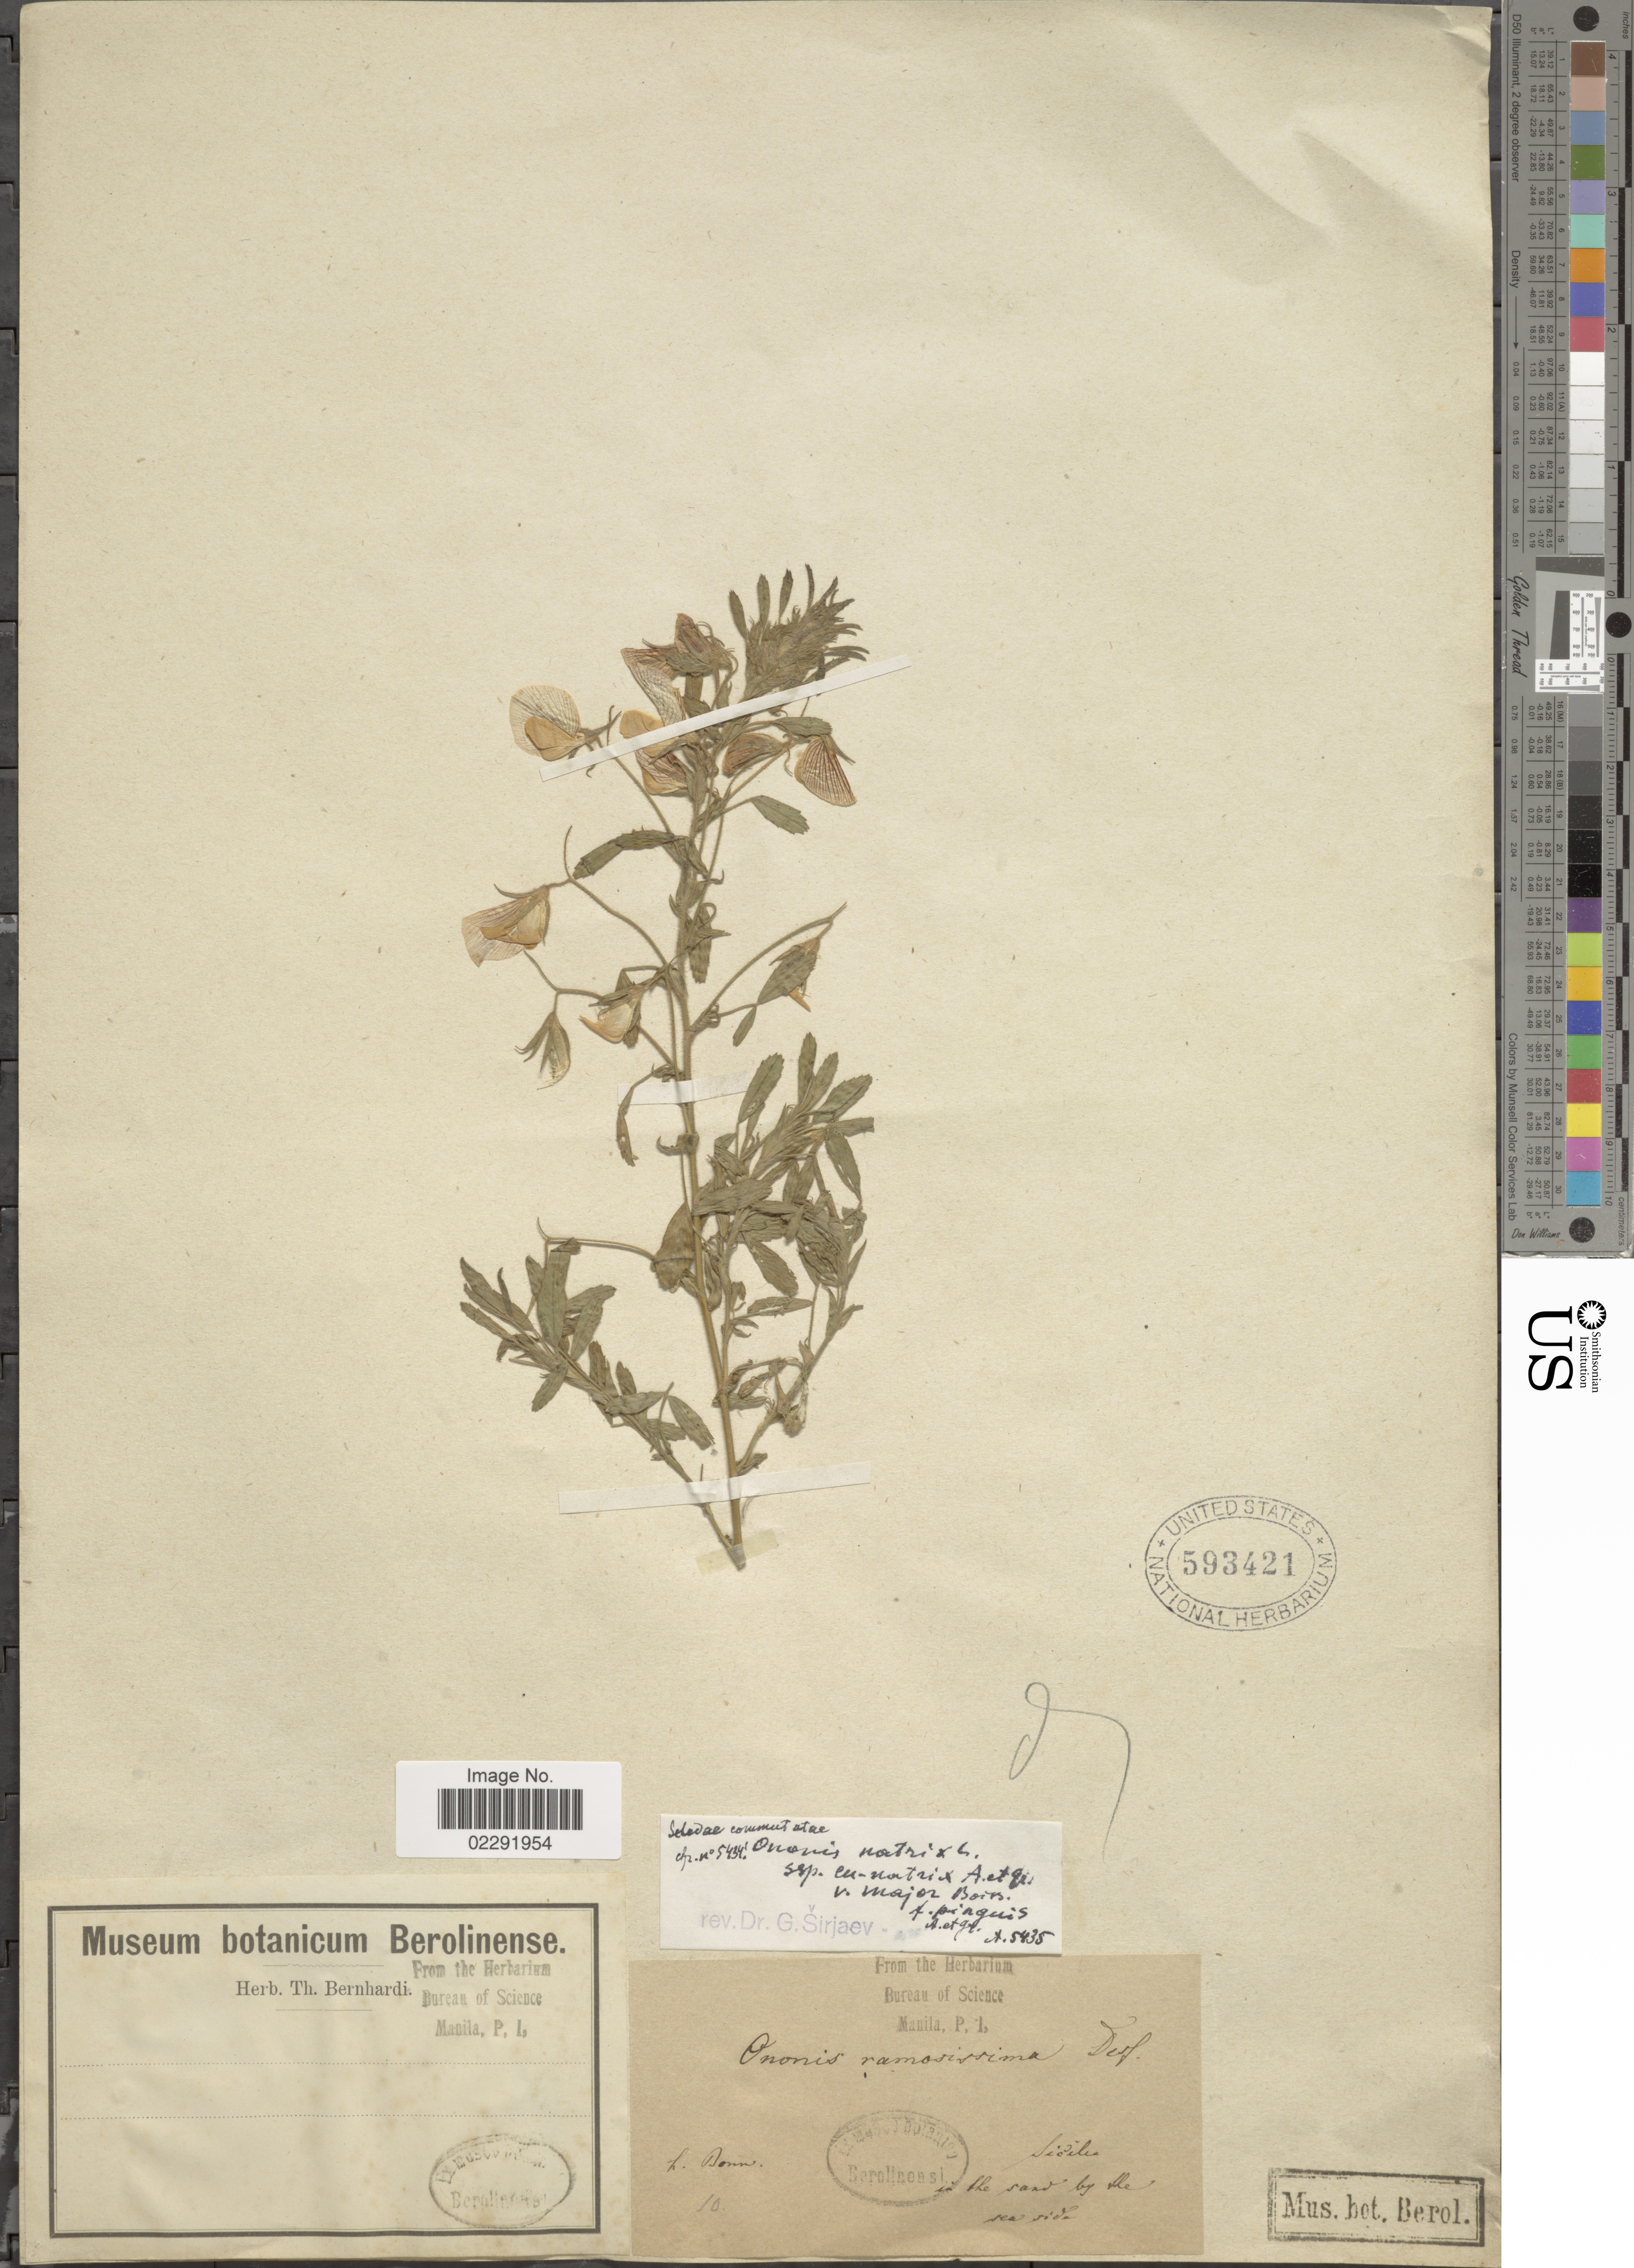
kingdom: Plantae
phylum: Tracheophyta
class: Magnoliopsida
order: Fabales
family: Fabaceae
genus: Ononis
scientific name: Ononis natrix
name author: L.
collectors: L. Bonn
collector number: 10?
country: Italy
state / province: Siciliana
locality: Sicilia, in the sand by the sea level. [interpreted]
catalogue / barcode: US 593421